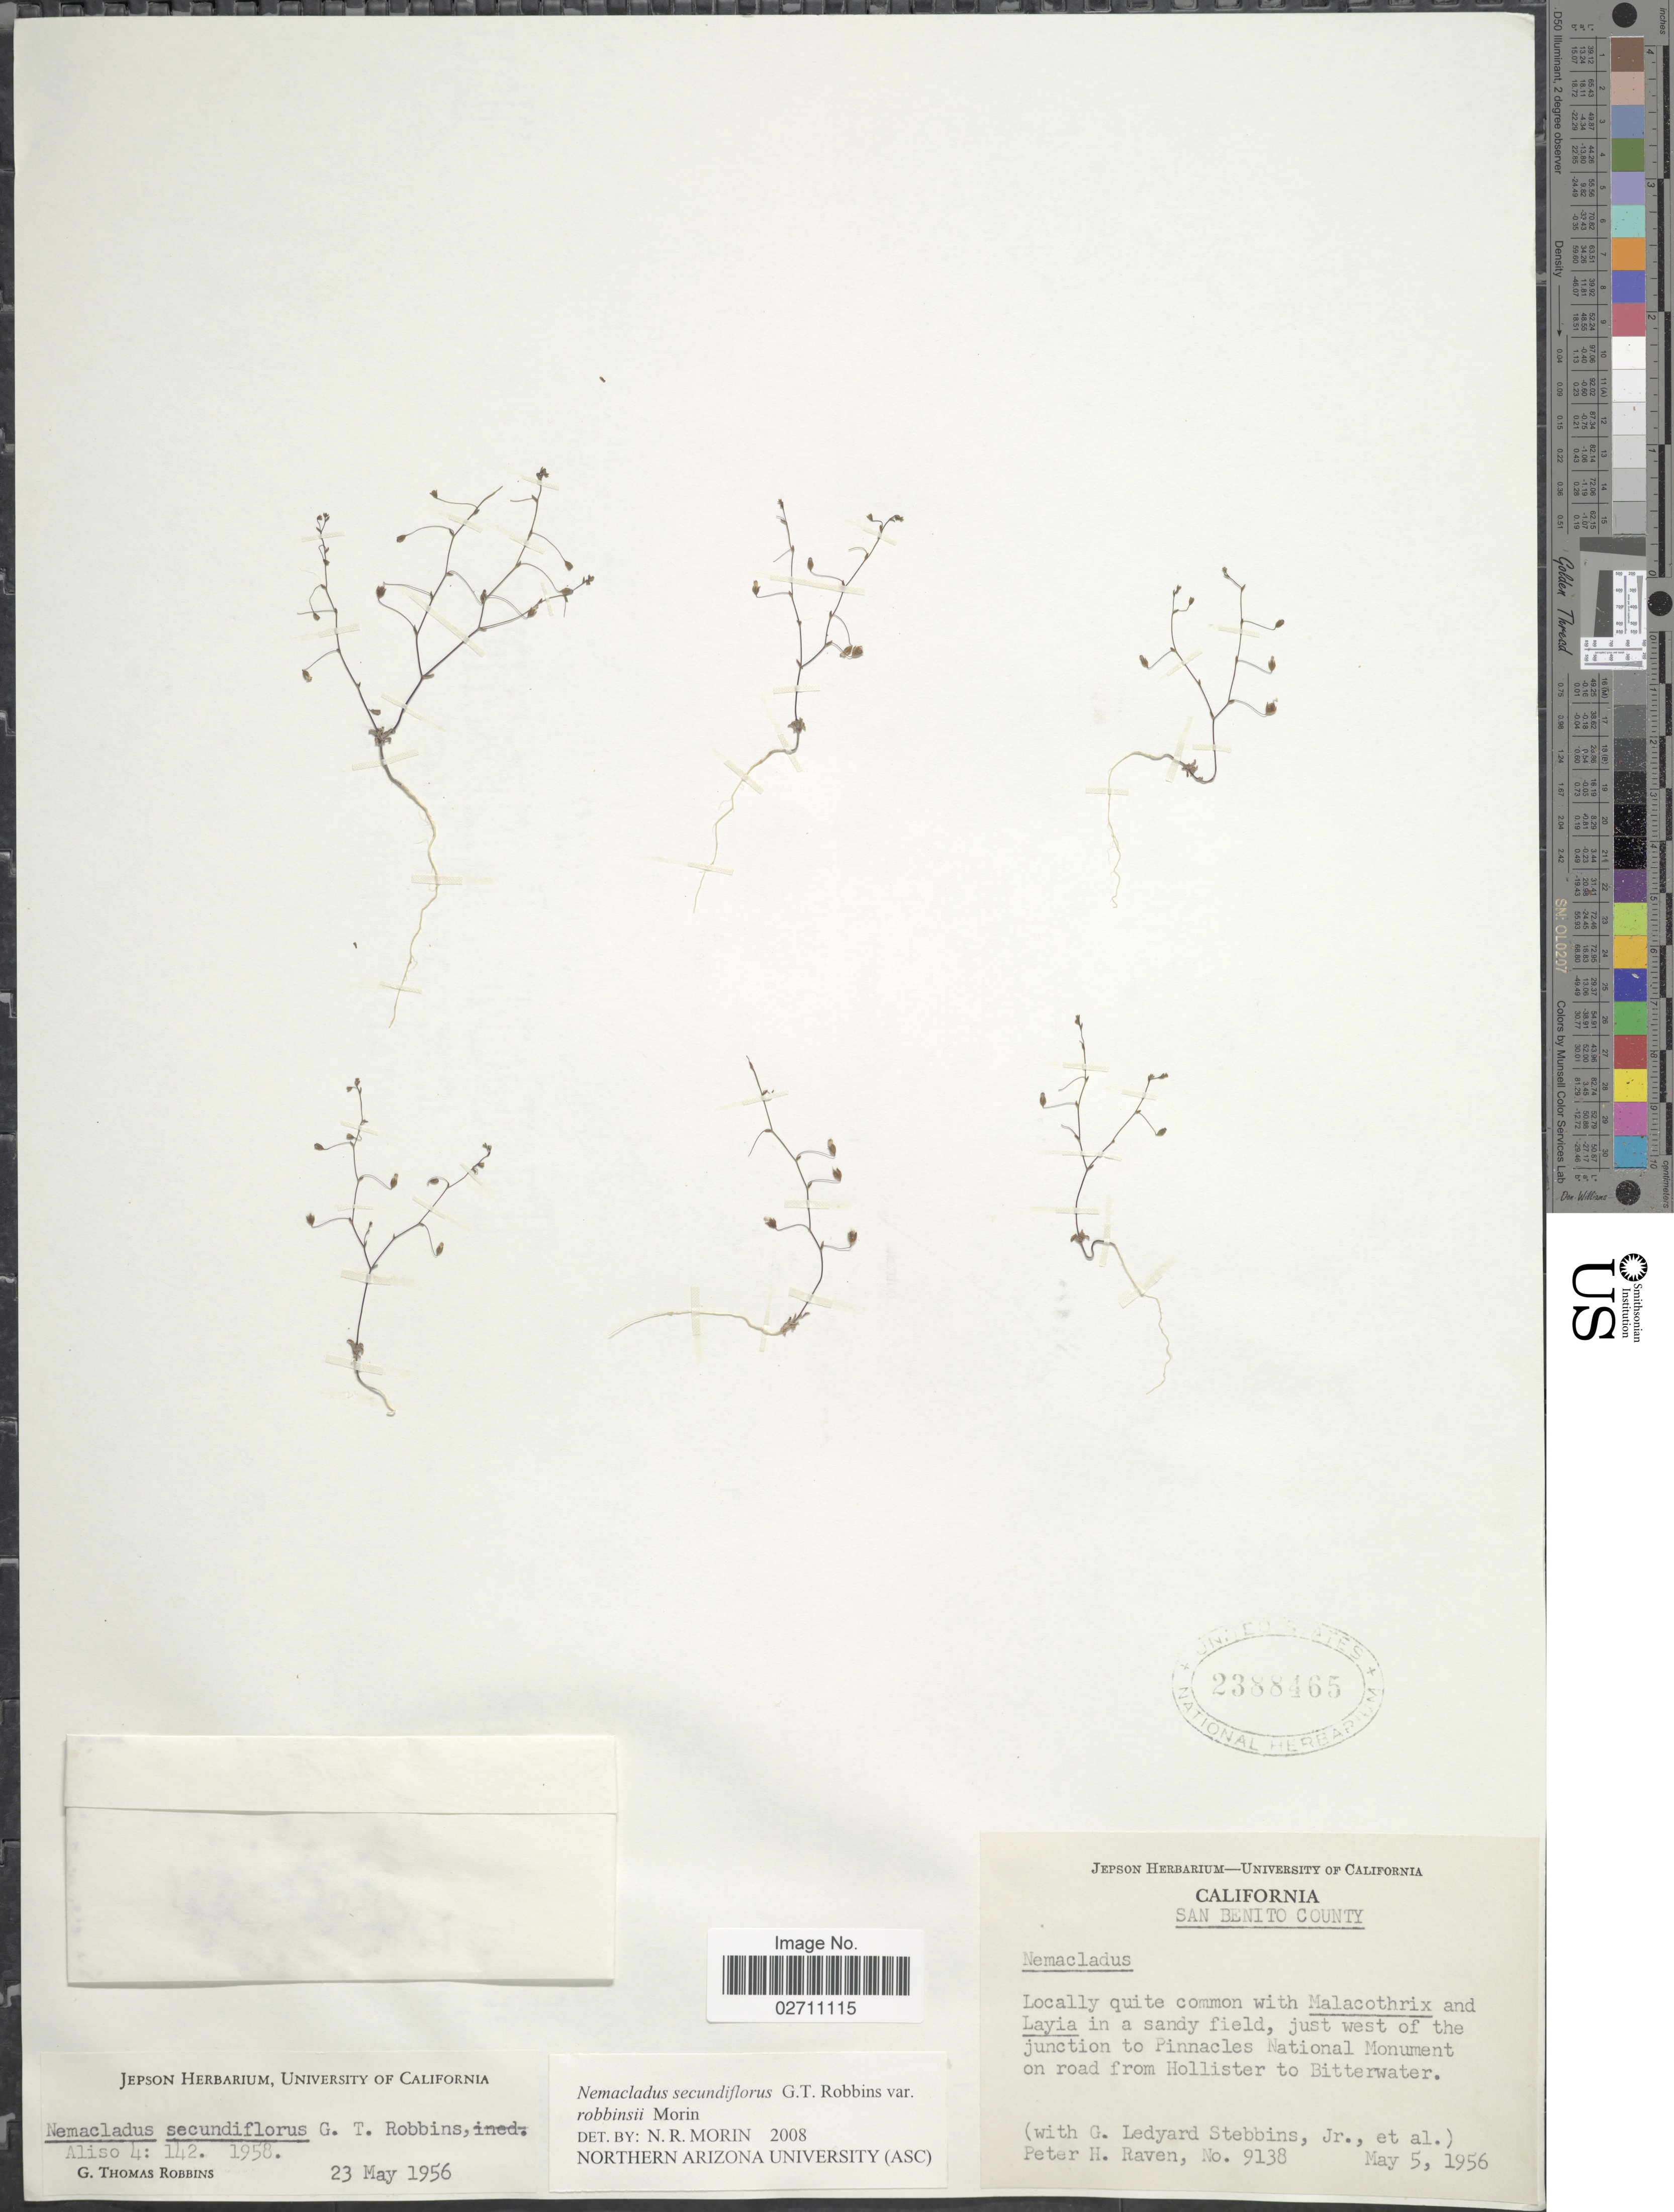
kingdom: Plantae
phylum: Tracheophyta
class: Magnoliopsida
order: Asterales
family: Campanulaceae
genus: Nemacladus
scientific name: Nemacladus secundiflorus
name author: G.T. Robbins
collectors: P. Raven, G. L. Stebbins & et al.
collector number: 9138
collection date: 1956-05-05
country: United States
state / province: California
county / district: San Benito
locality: San Benito County, just west of the junction to Pinnacles National Monument on road from Hollister to Bitterwater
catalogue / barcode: US 2388465